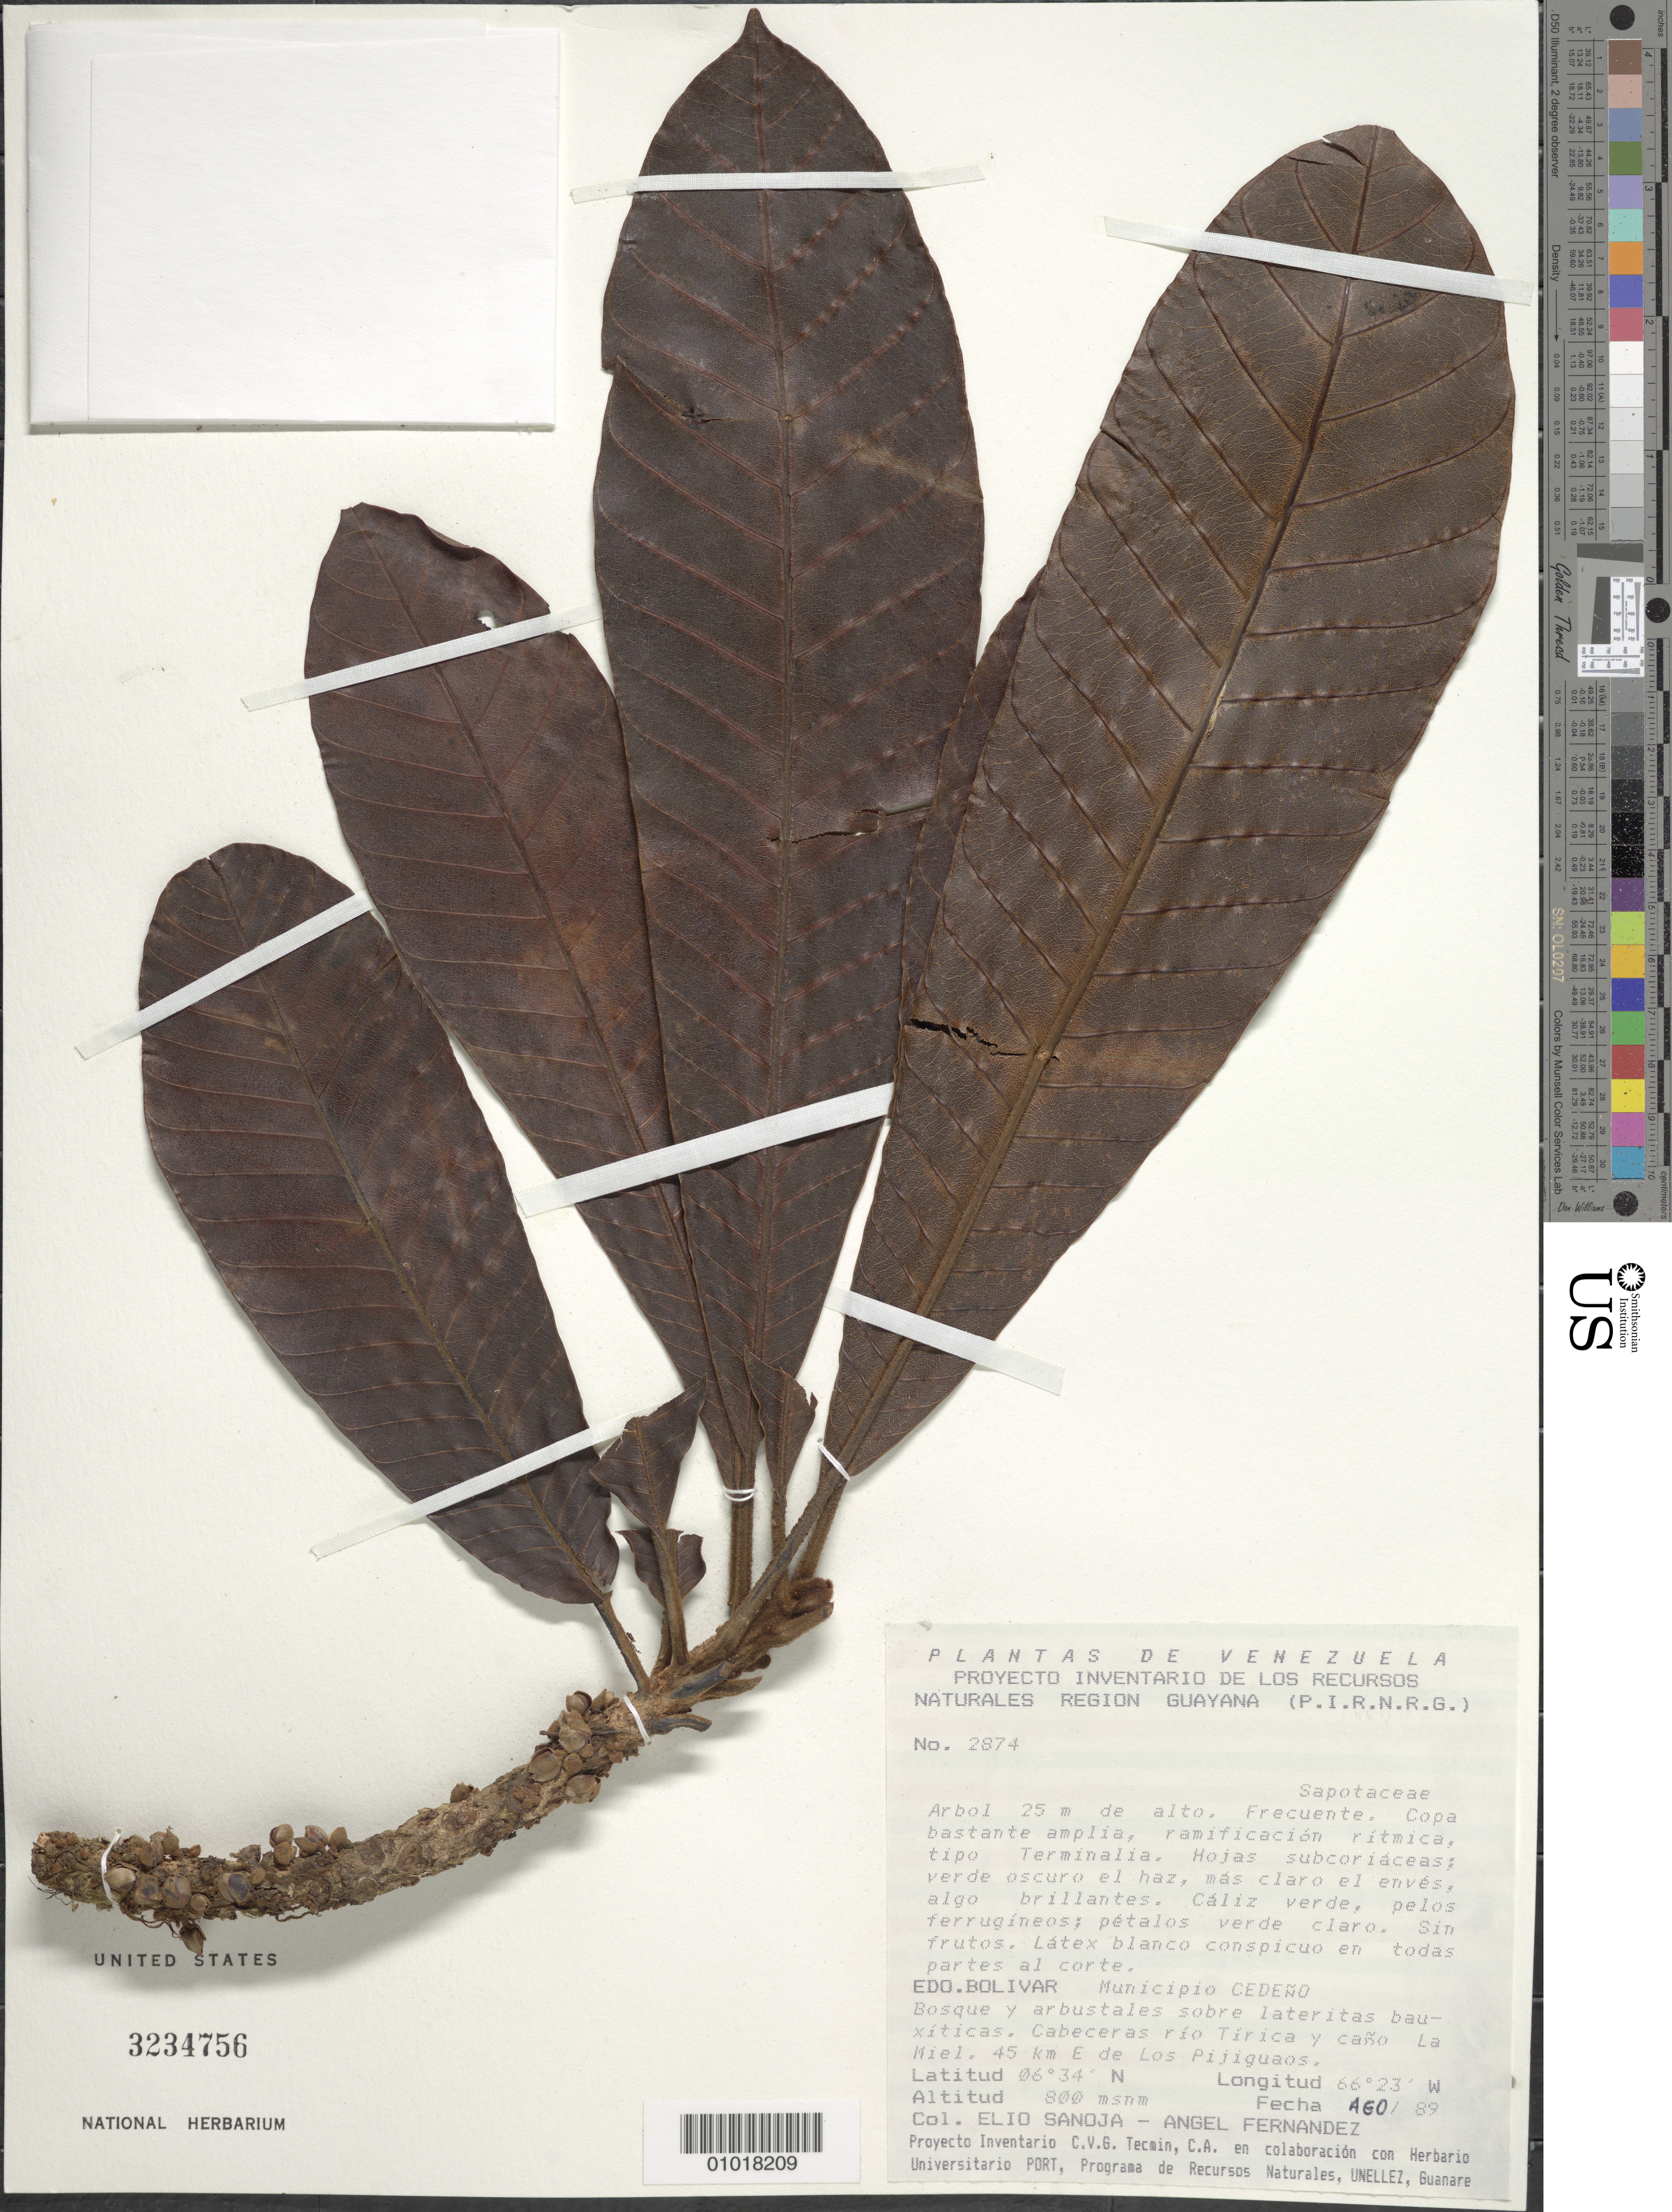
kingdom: Plantae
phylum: Tracheophyta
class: Magnoliopsida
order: Ericales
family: Sapotaceae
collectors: E. Sanoja & A. Fernandez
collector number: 2874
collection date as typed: Aug-89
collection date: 1989-08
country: Venezuela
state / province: Bolívar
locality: Mun. Cedeño, cabeceras río Túriba y caño La Miel, 45 km E de Los Pijiguaos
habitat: Bosque y arbustales sober lateritas bauxiticas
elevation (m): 800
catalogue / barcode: US 3234756